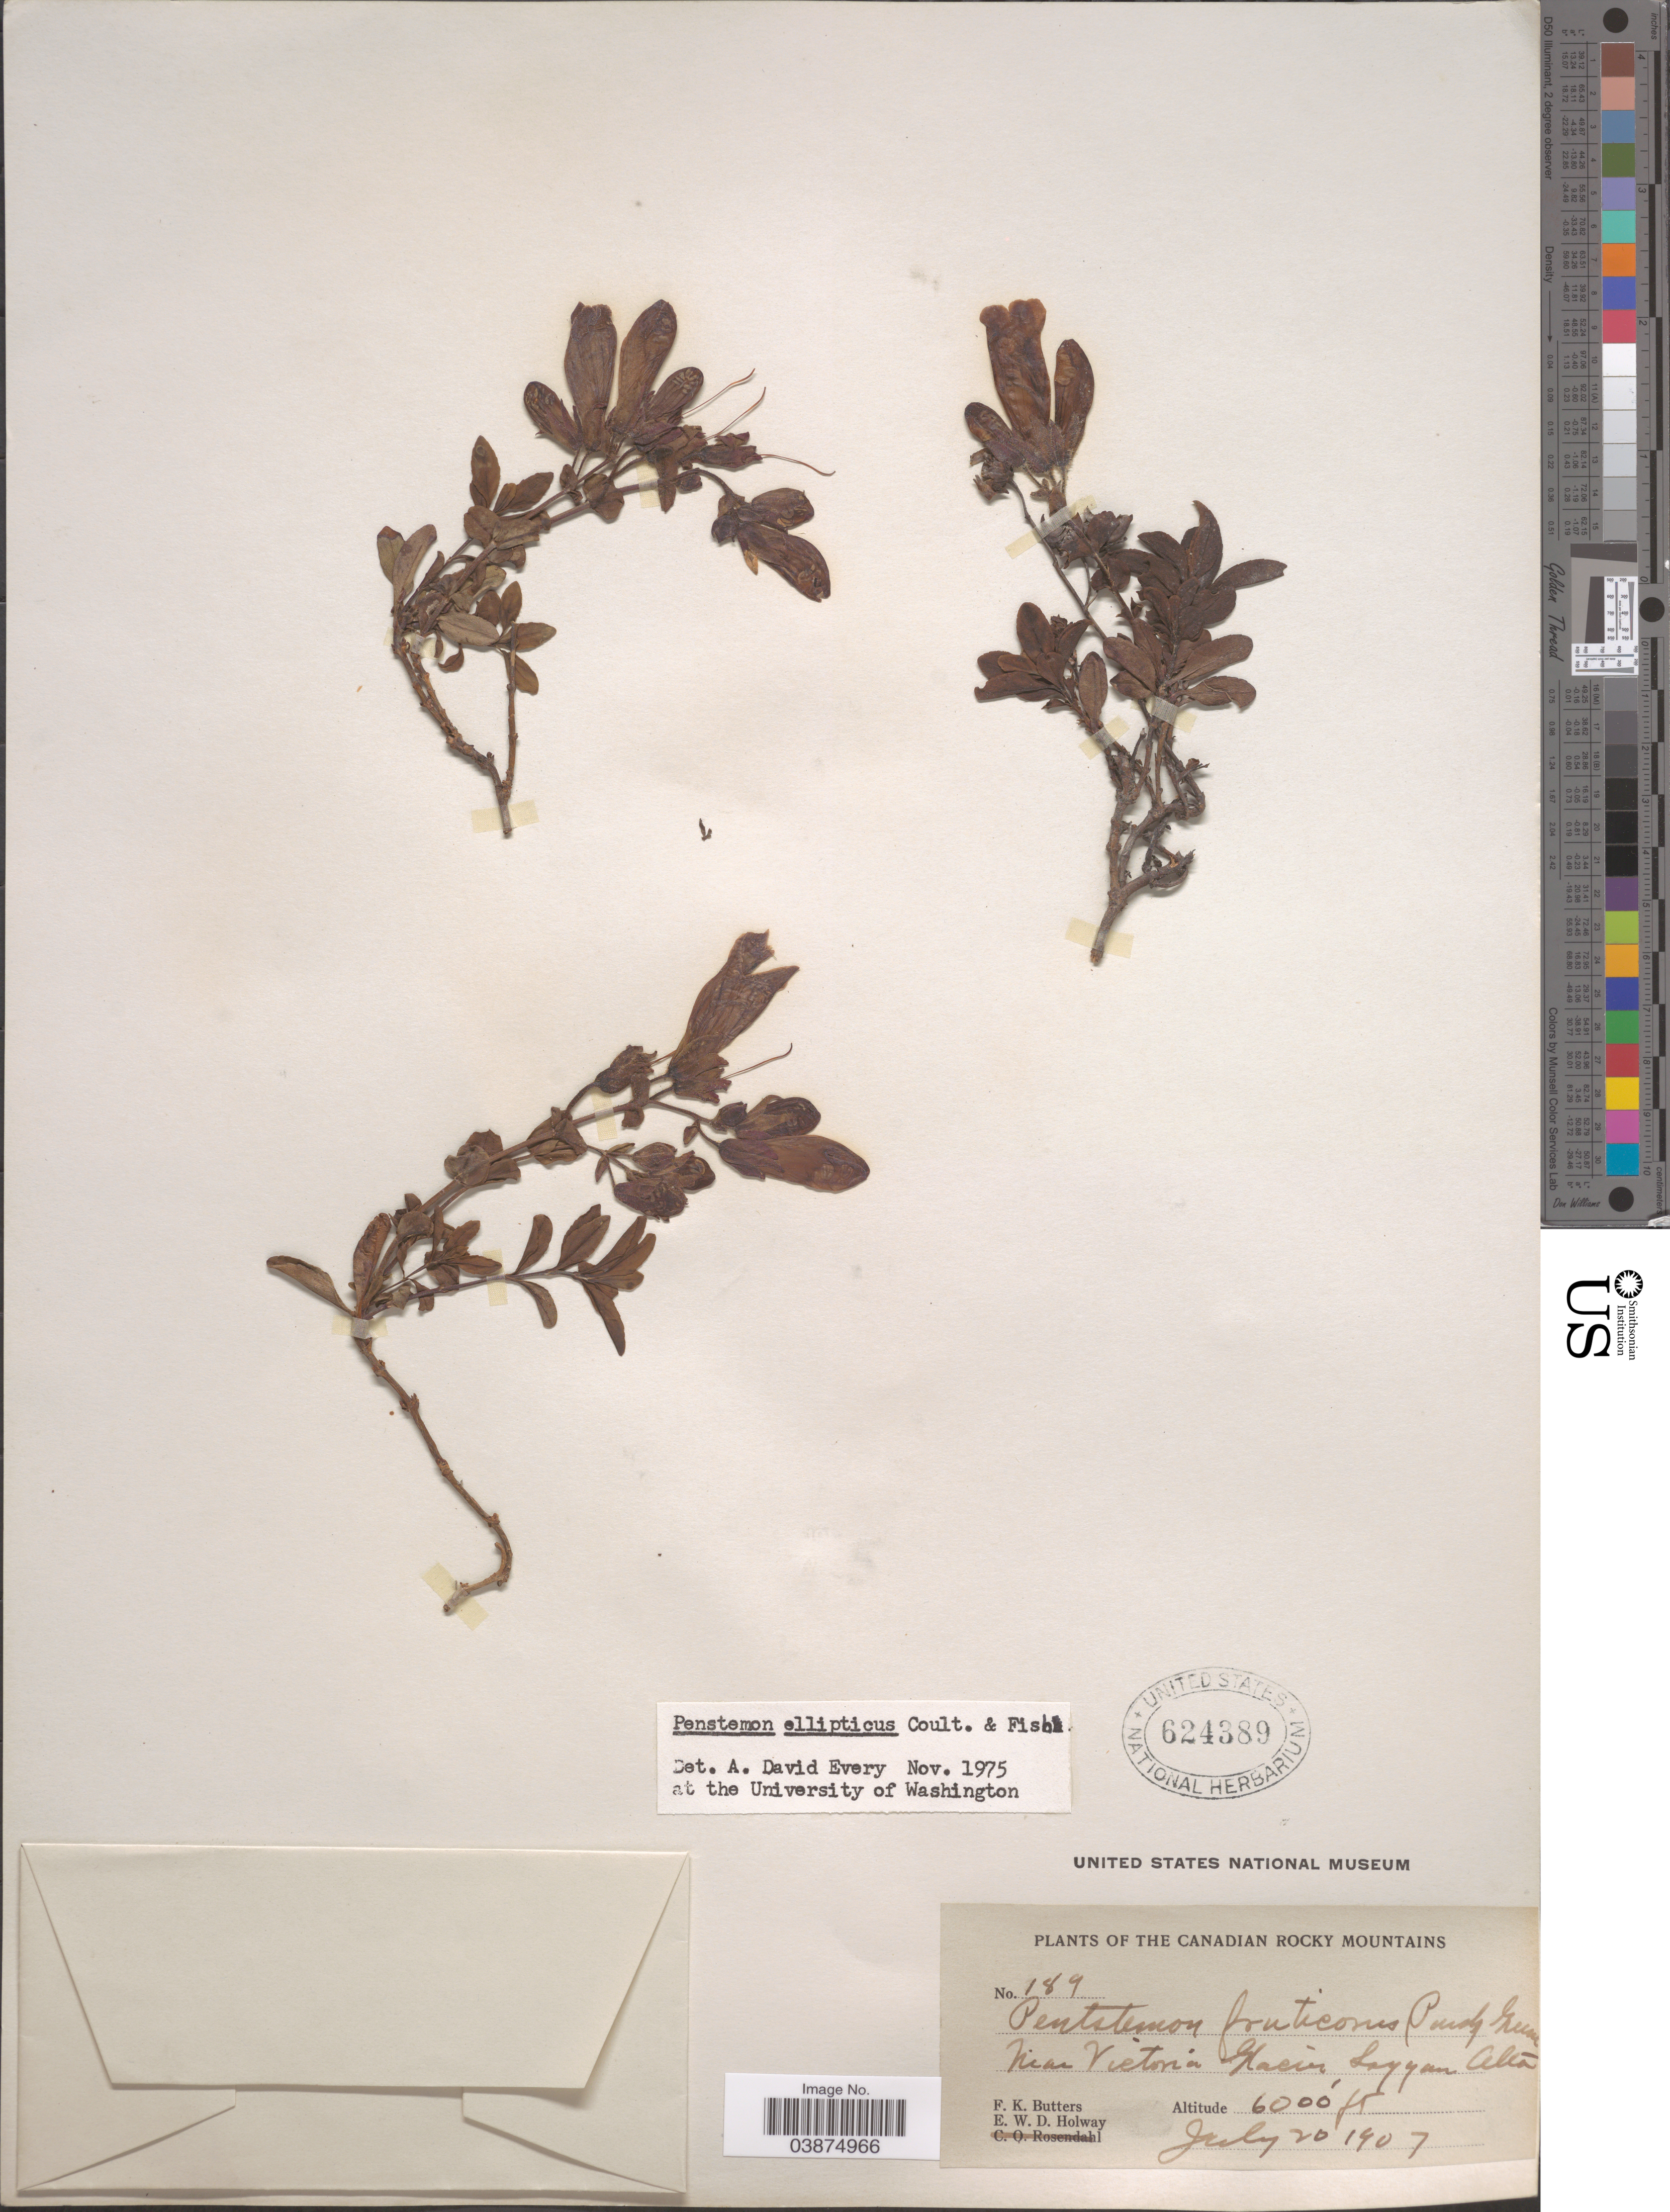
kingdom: Plantae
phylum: Tracheophyta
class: Magnoliopsida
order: Lamiales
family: Plantaginaceae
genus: Penstemon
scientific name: Penstemon ellipticus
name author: Greene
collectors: F. K. Butters & E. W. D. Holway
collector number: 189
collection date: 1907-07-20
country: Canada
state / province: Alberta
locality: The Canadian Rocky Mountains. Near Victoria Glacier, Laggan.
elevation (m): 1829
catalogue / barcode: US 624389